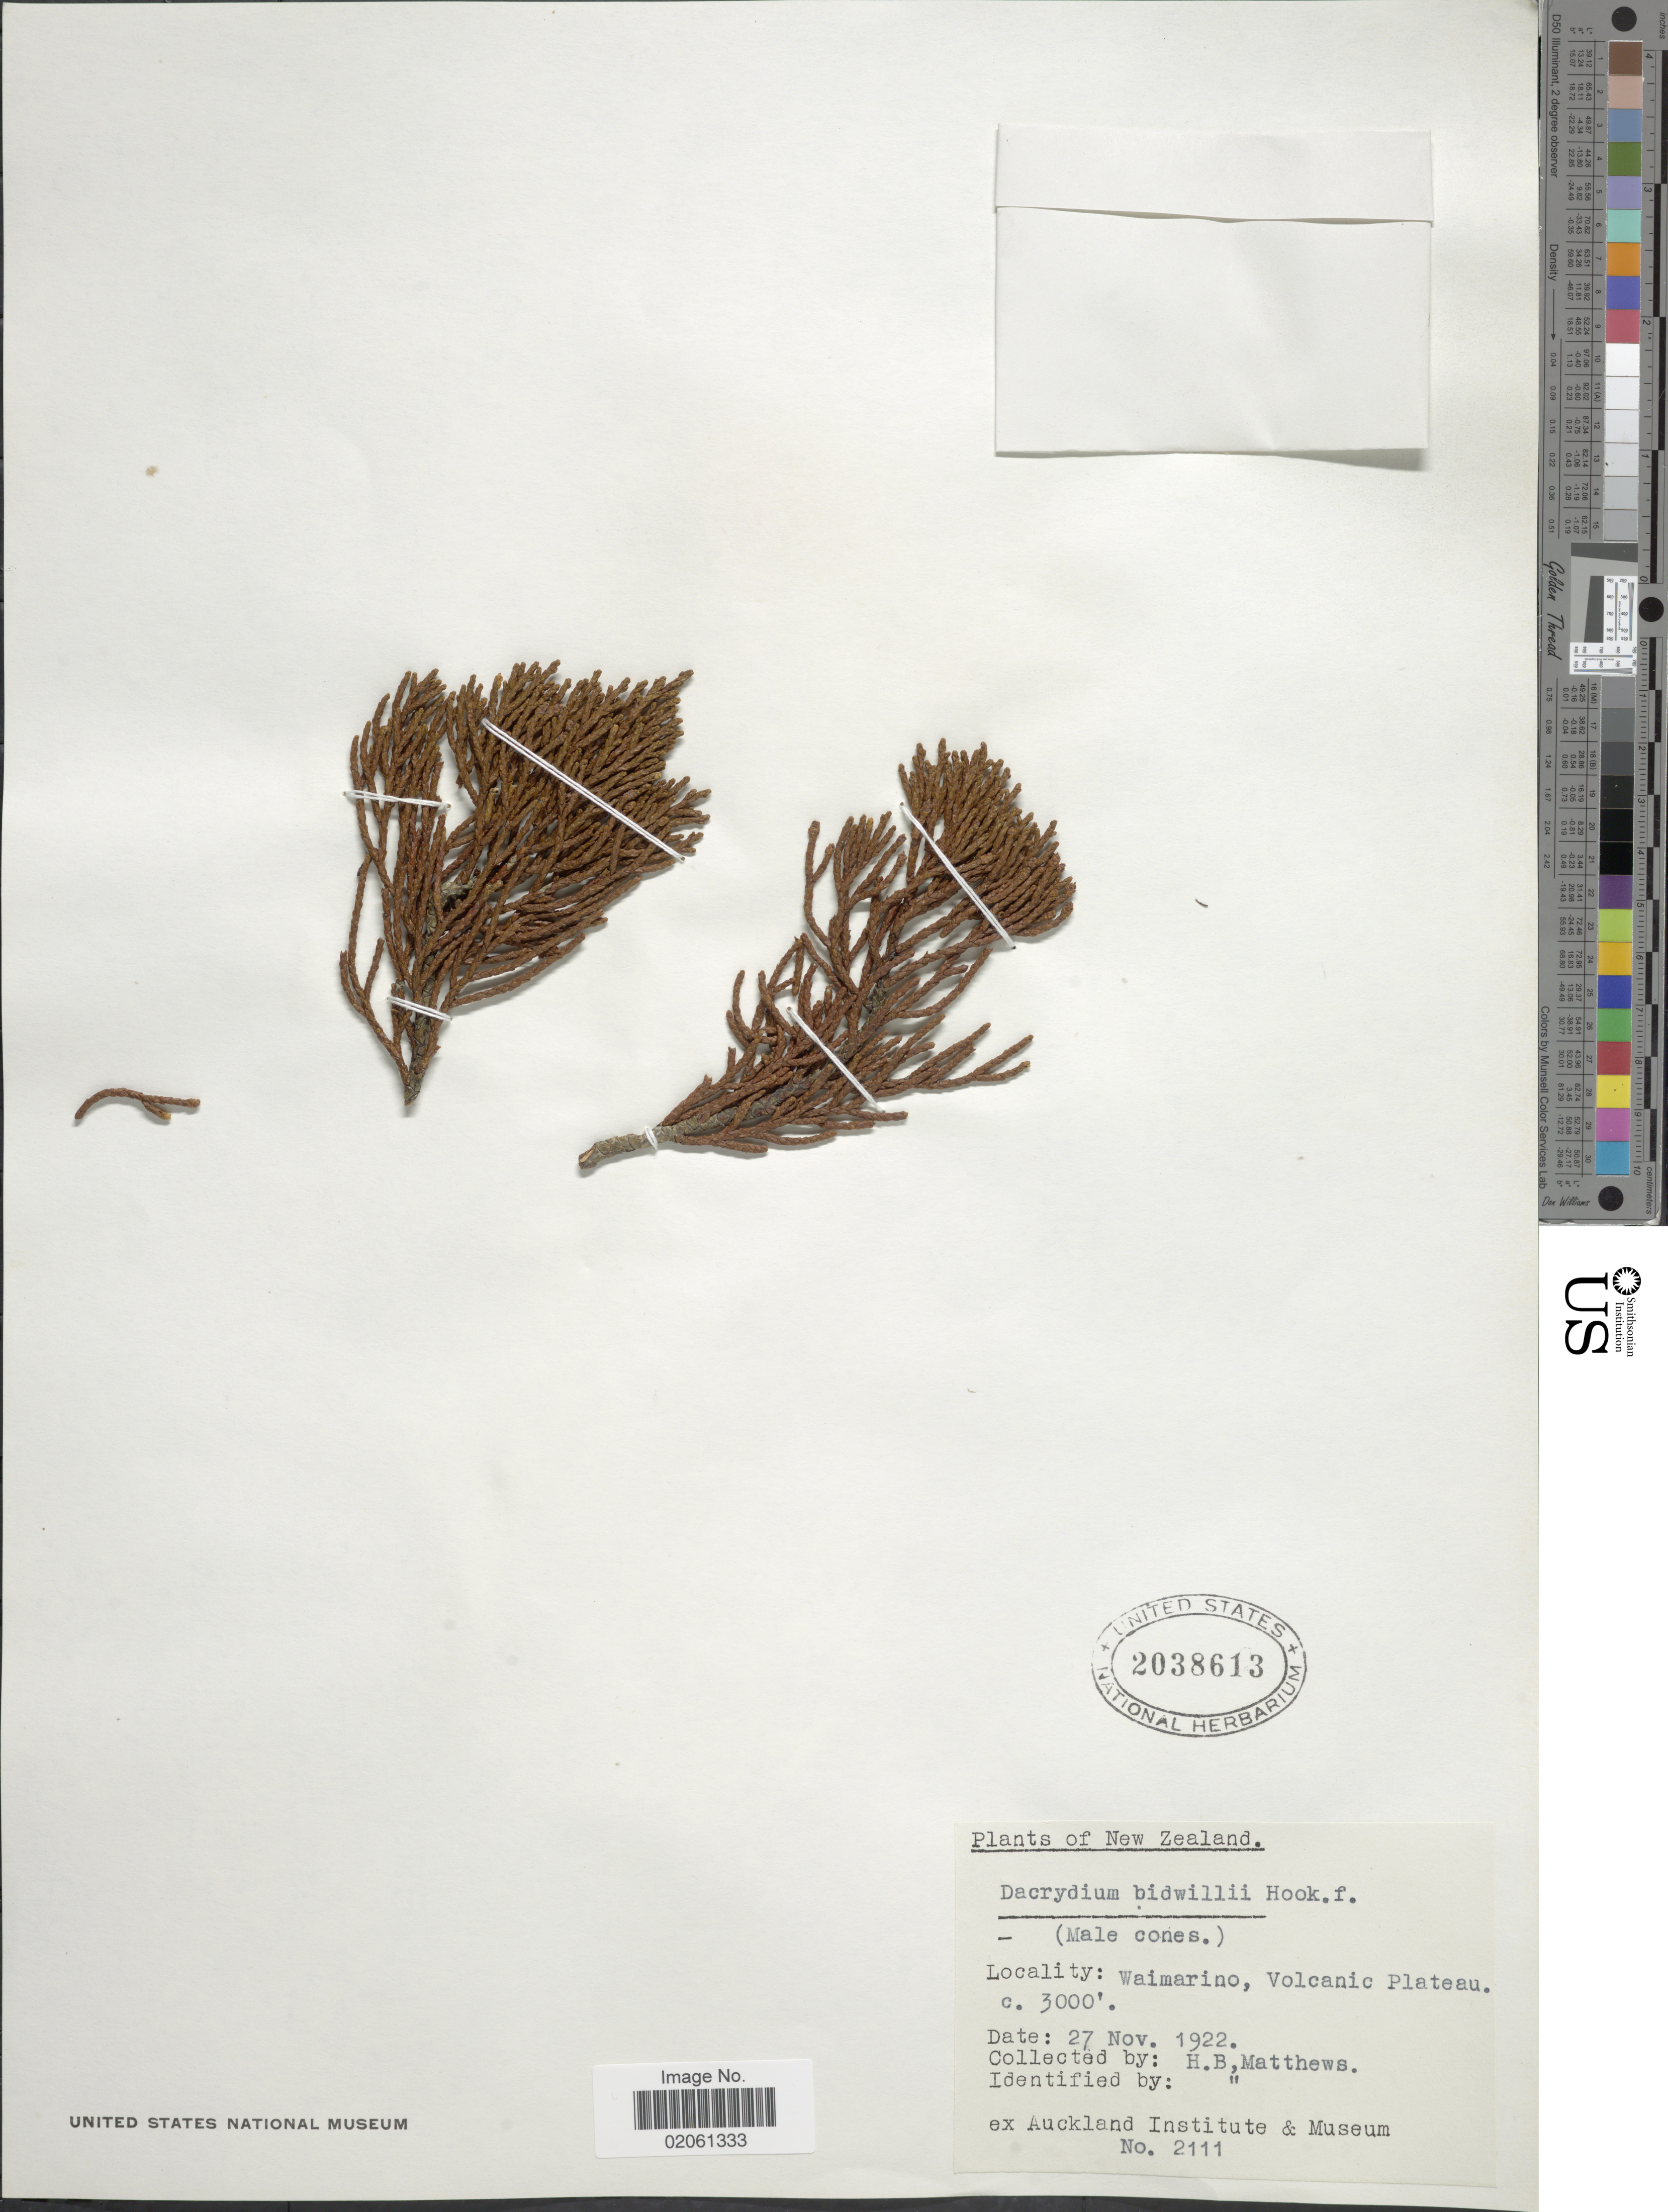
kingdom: Plantae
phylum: Tracheophyta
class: Pinopsida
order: Pinales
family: Podocarpaceae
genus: Dacrydium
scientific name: Dacrydium bidwillii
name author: Hook. f. ex Kirk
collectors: H. B. Matthews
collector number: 2111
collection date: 1922-11-27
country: New Zealand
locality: Waimarino, Volcanic Plateau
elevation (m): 914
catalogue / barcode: US 2038613